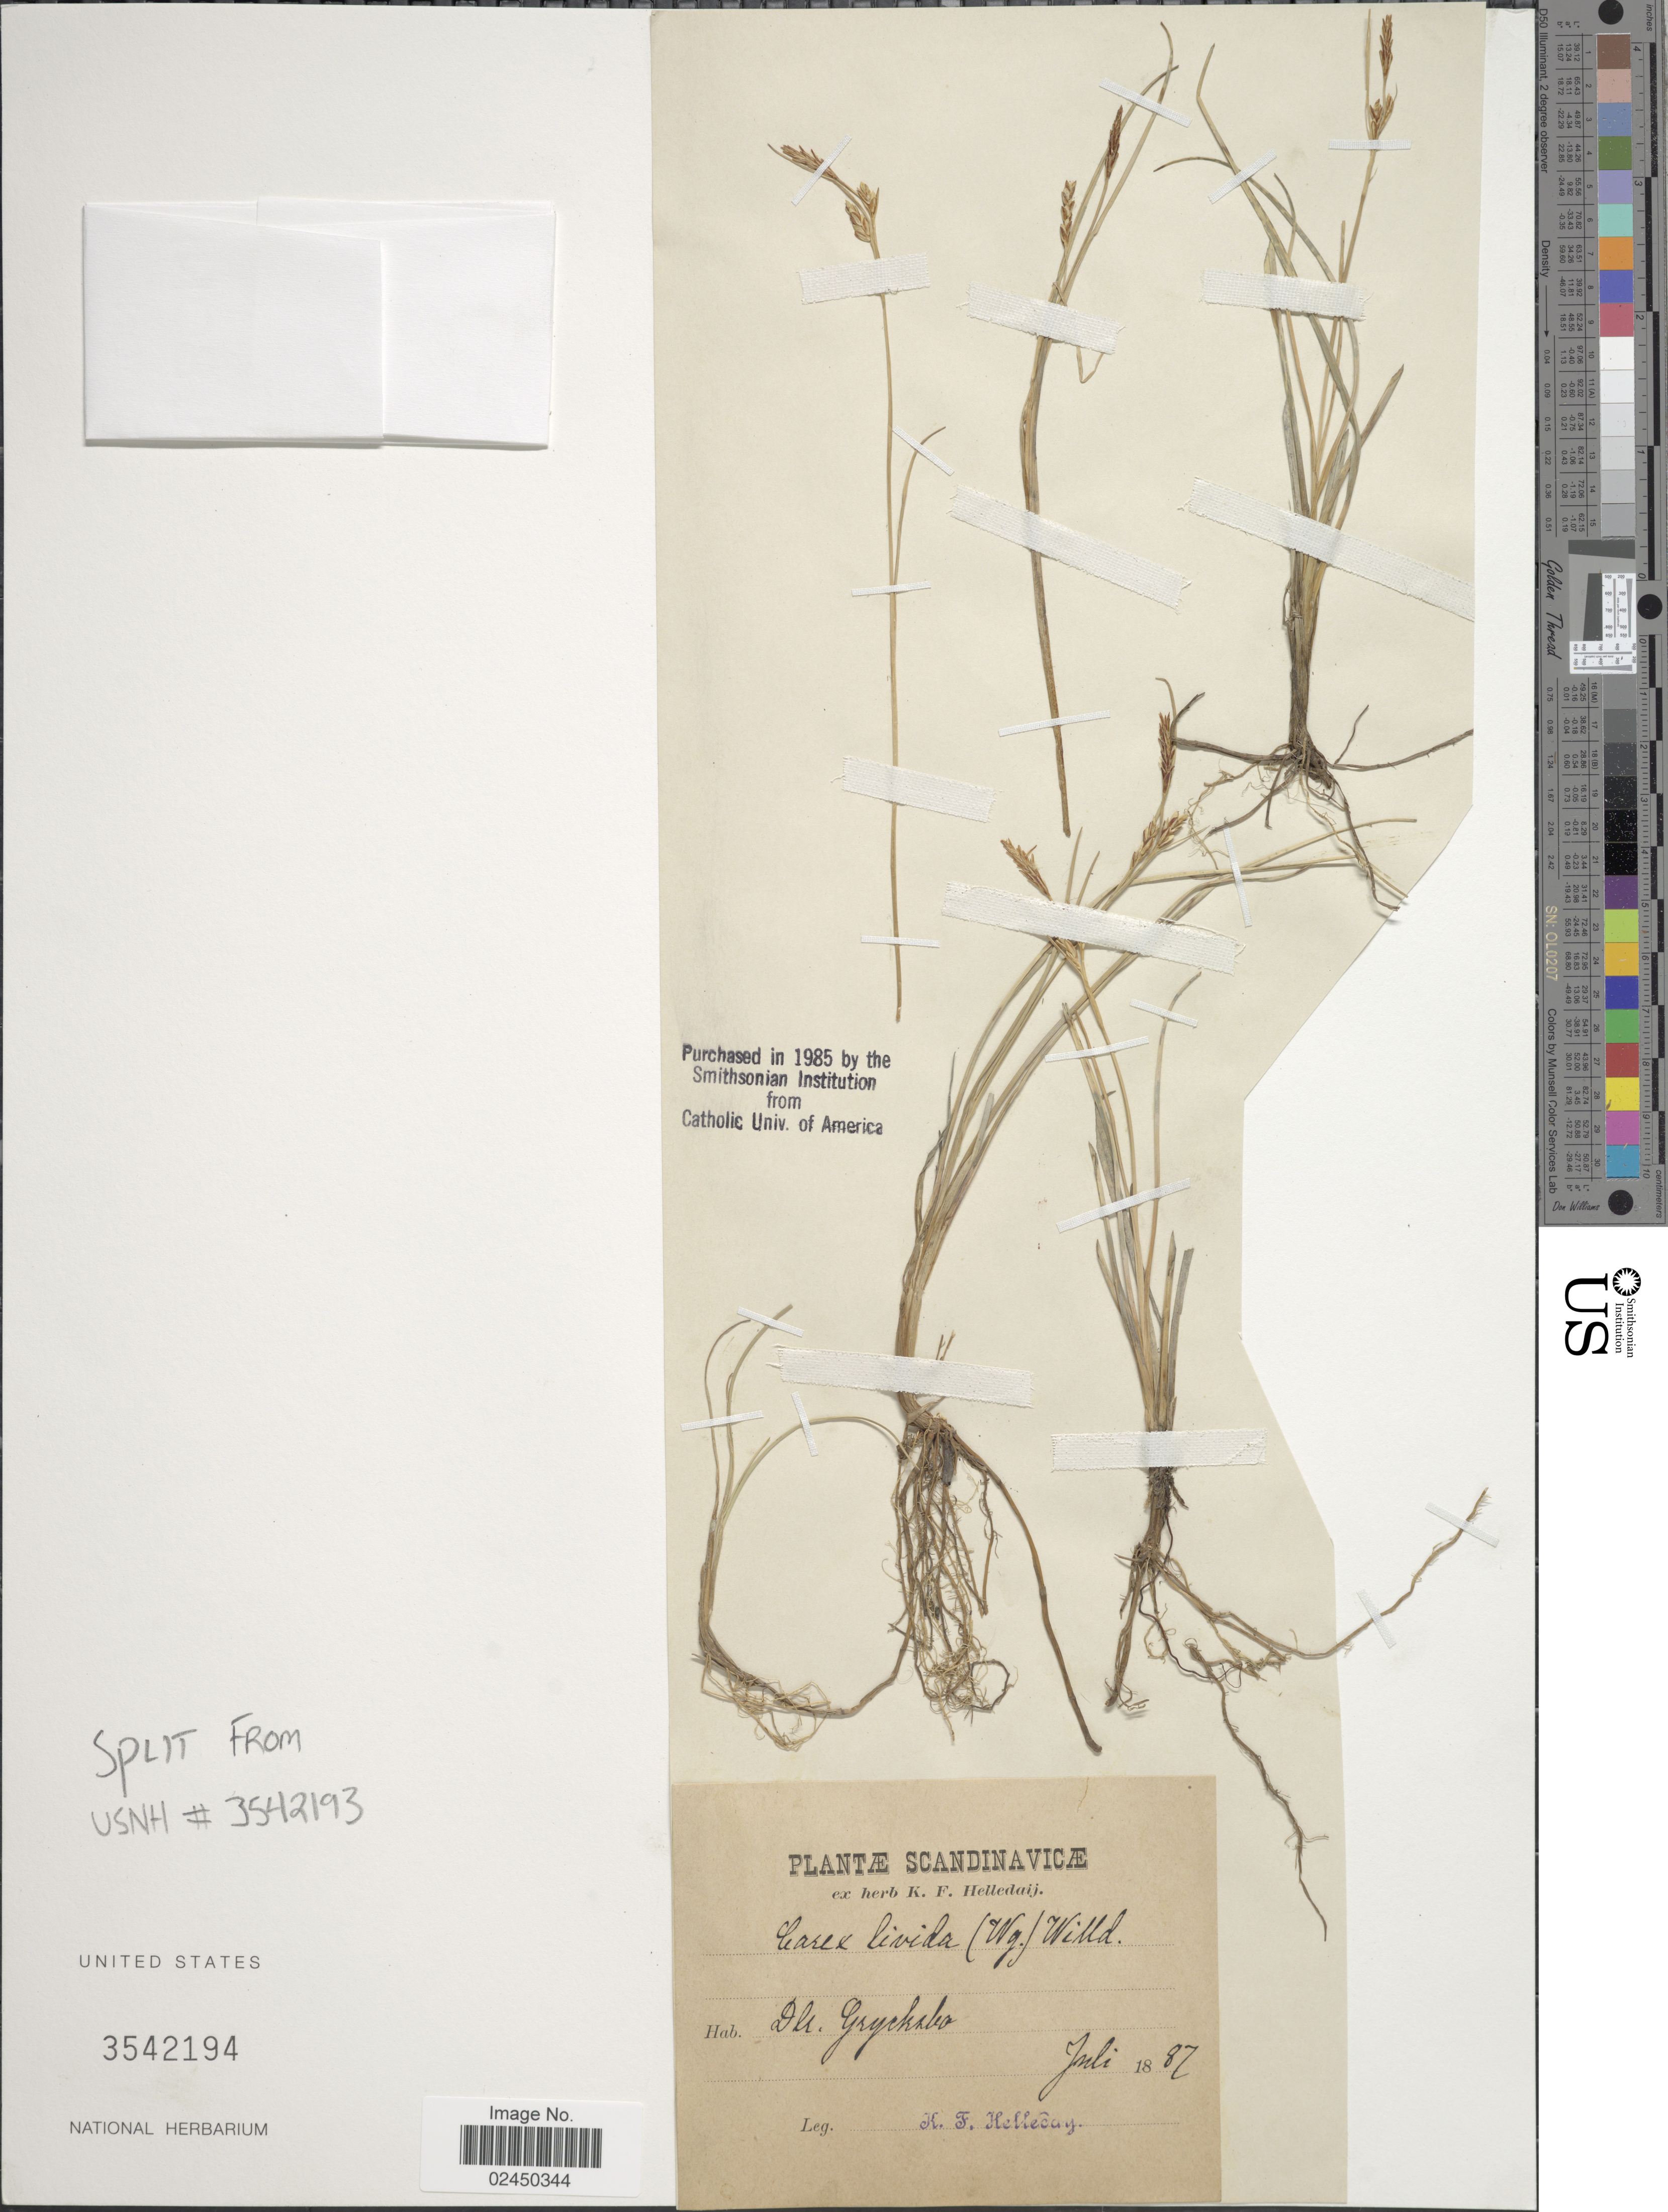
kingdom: Plantae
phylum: Tracheophyta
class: Liliopsida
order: Poales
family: Cyperaceae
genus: Carex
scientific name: Carex livida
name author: (Wahlenb.) Willd.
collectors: K. Hellecay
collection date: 1887-07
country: Sweden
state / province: Dalarna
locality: Scandinavicae, Dk, Grycksbo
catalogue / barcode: US 3542194